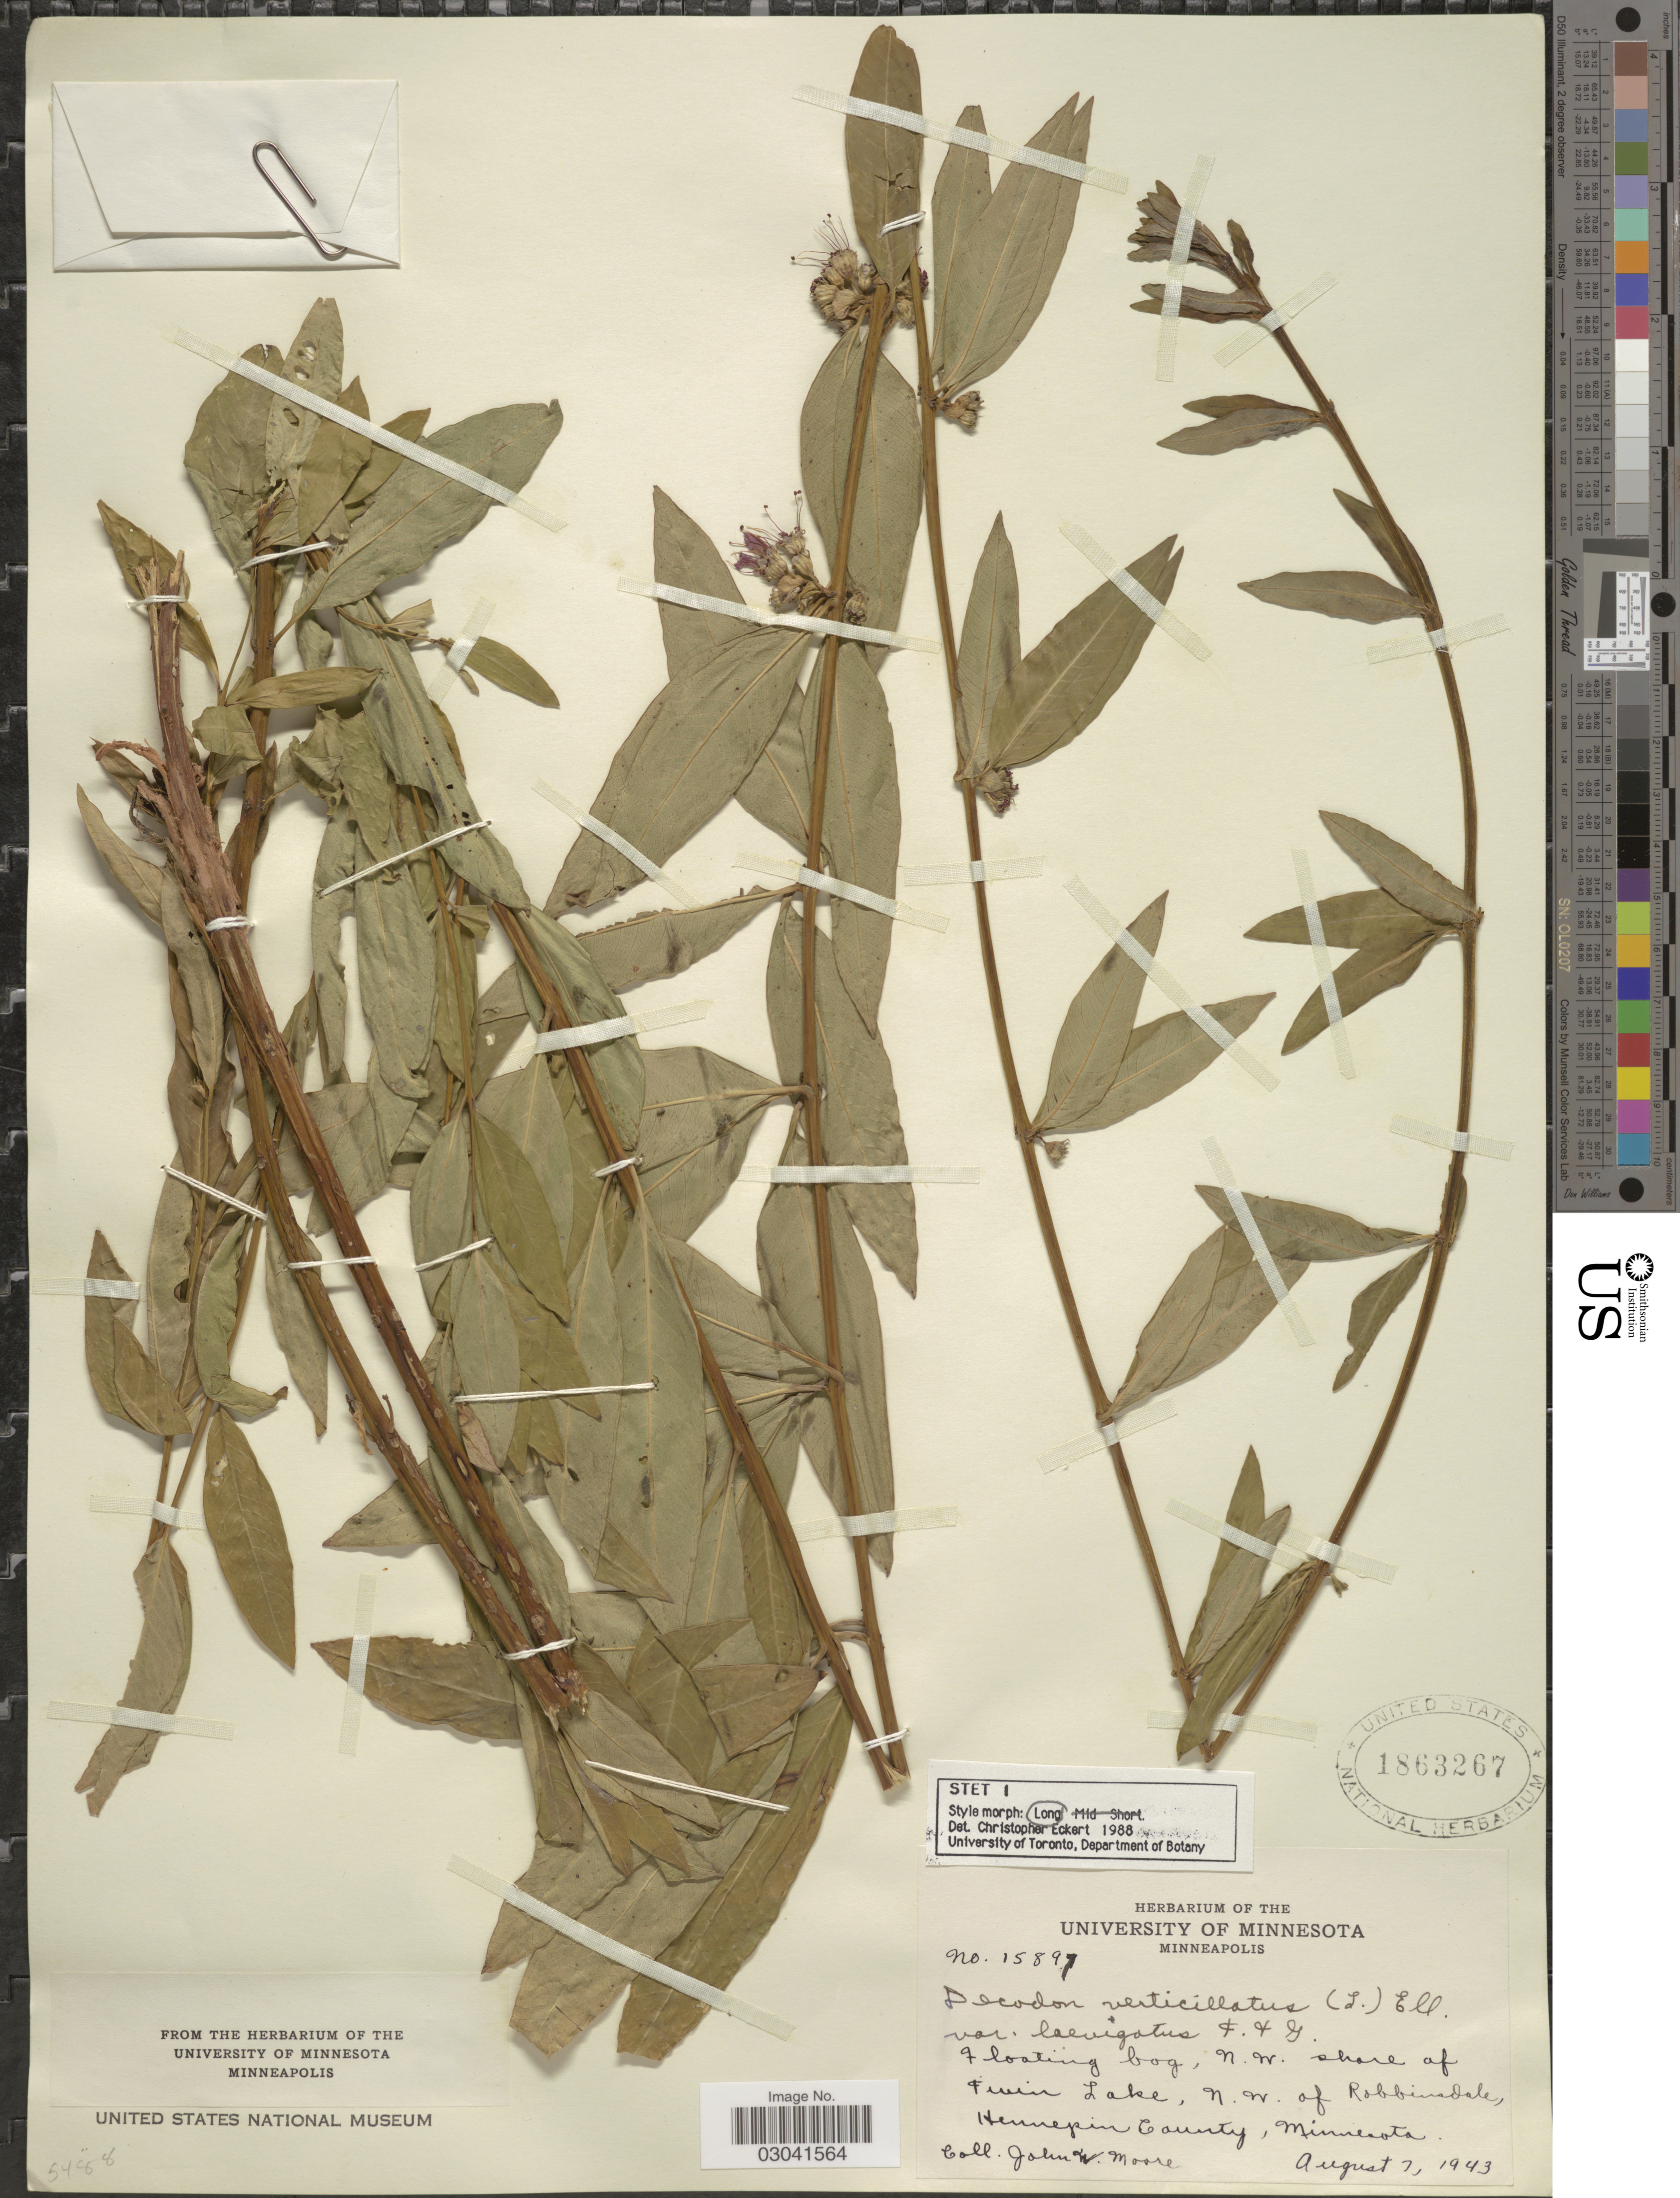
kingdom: Plantae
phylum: Tracheophyta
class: Magnoliopsida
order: Myrtales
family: Lythraceae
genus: Decodon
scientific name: Decodon verticillatus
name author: (L.) Elliott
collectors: J. Moore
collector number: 15897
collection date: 1943-08-07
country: United States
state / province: Minnesota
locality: Floating bog, N.W. shore of Twin Lake, N.W. of Robbinsdale, Hennepin County.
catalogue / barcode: US 1863267